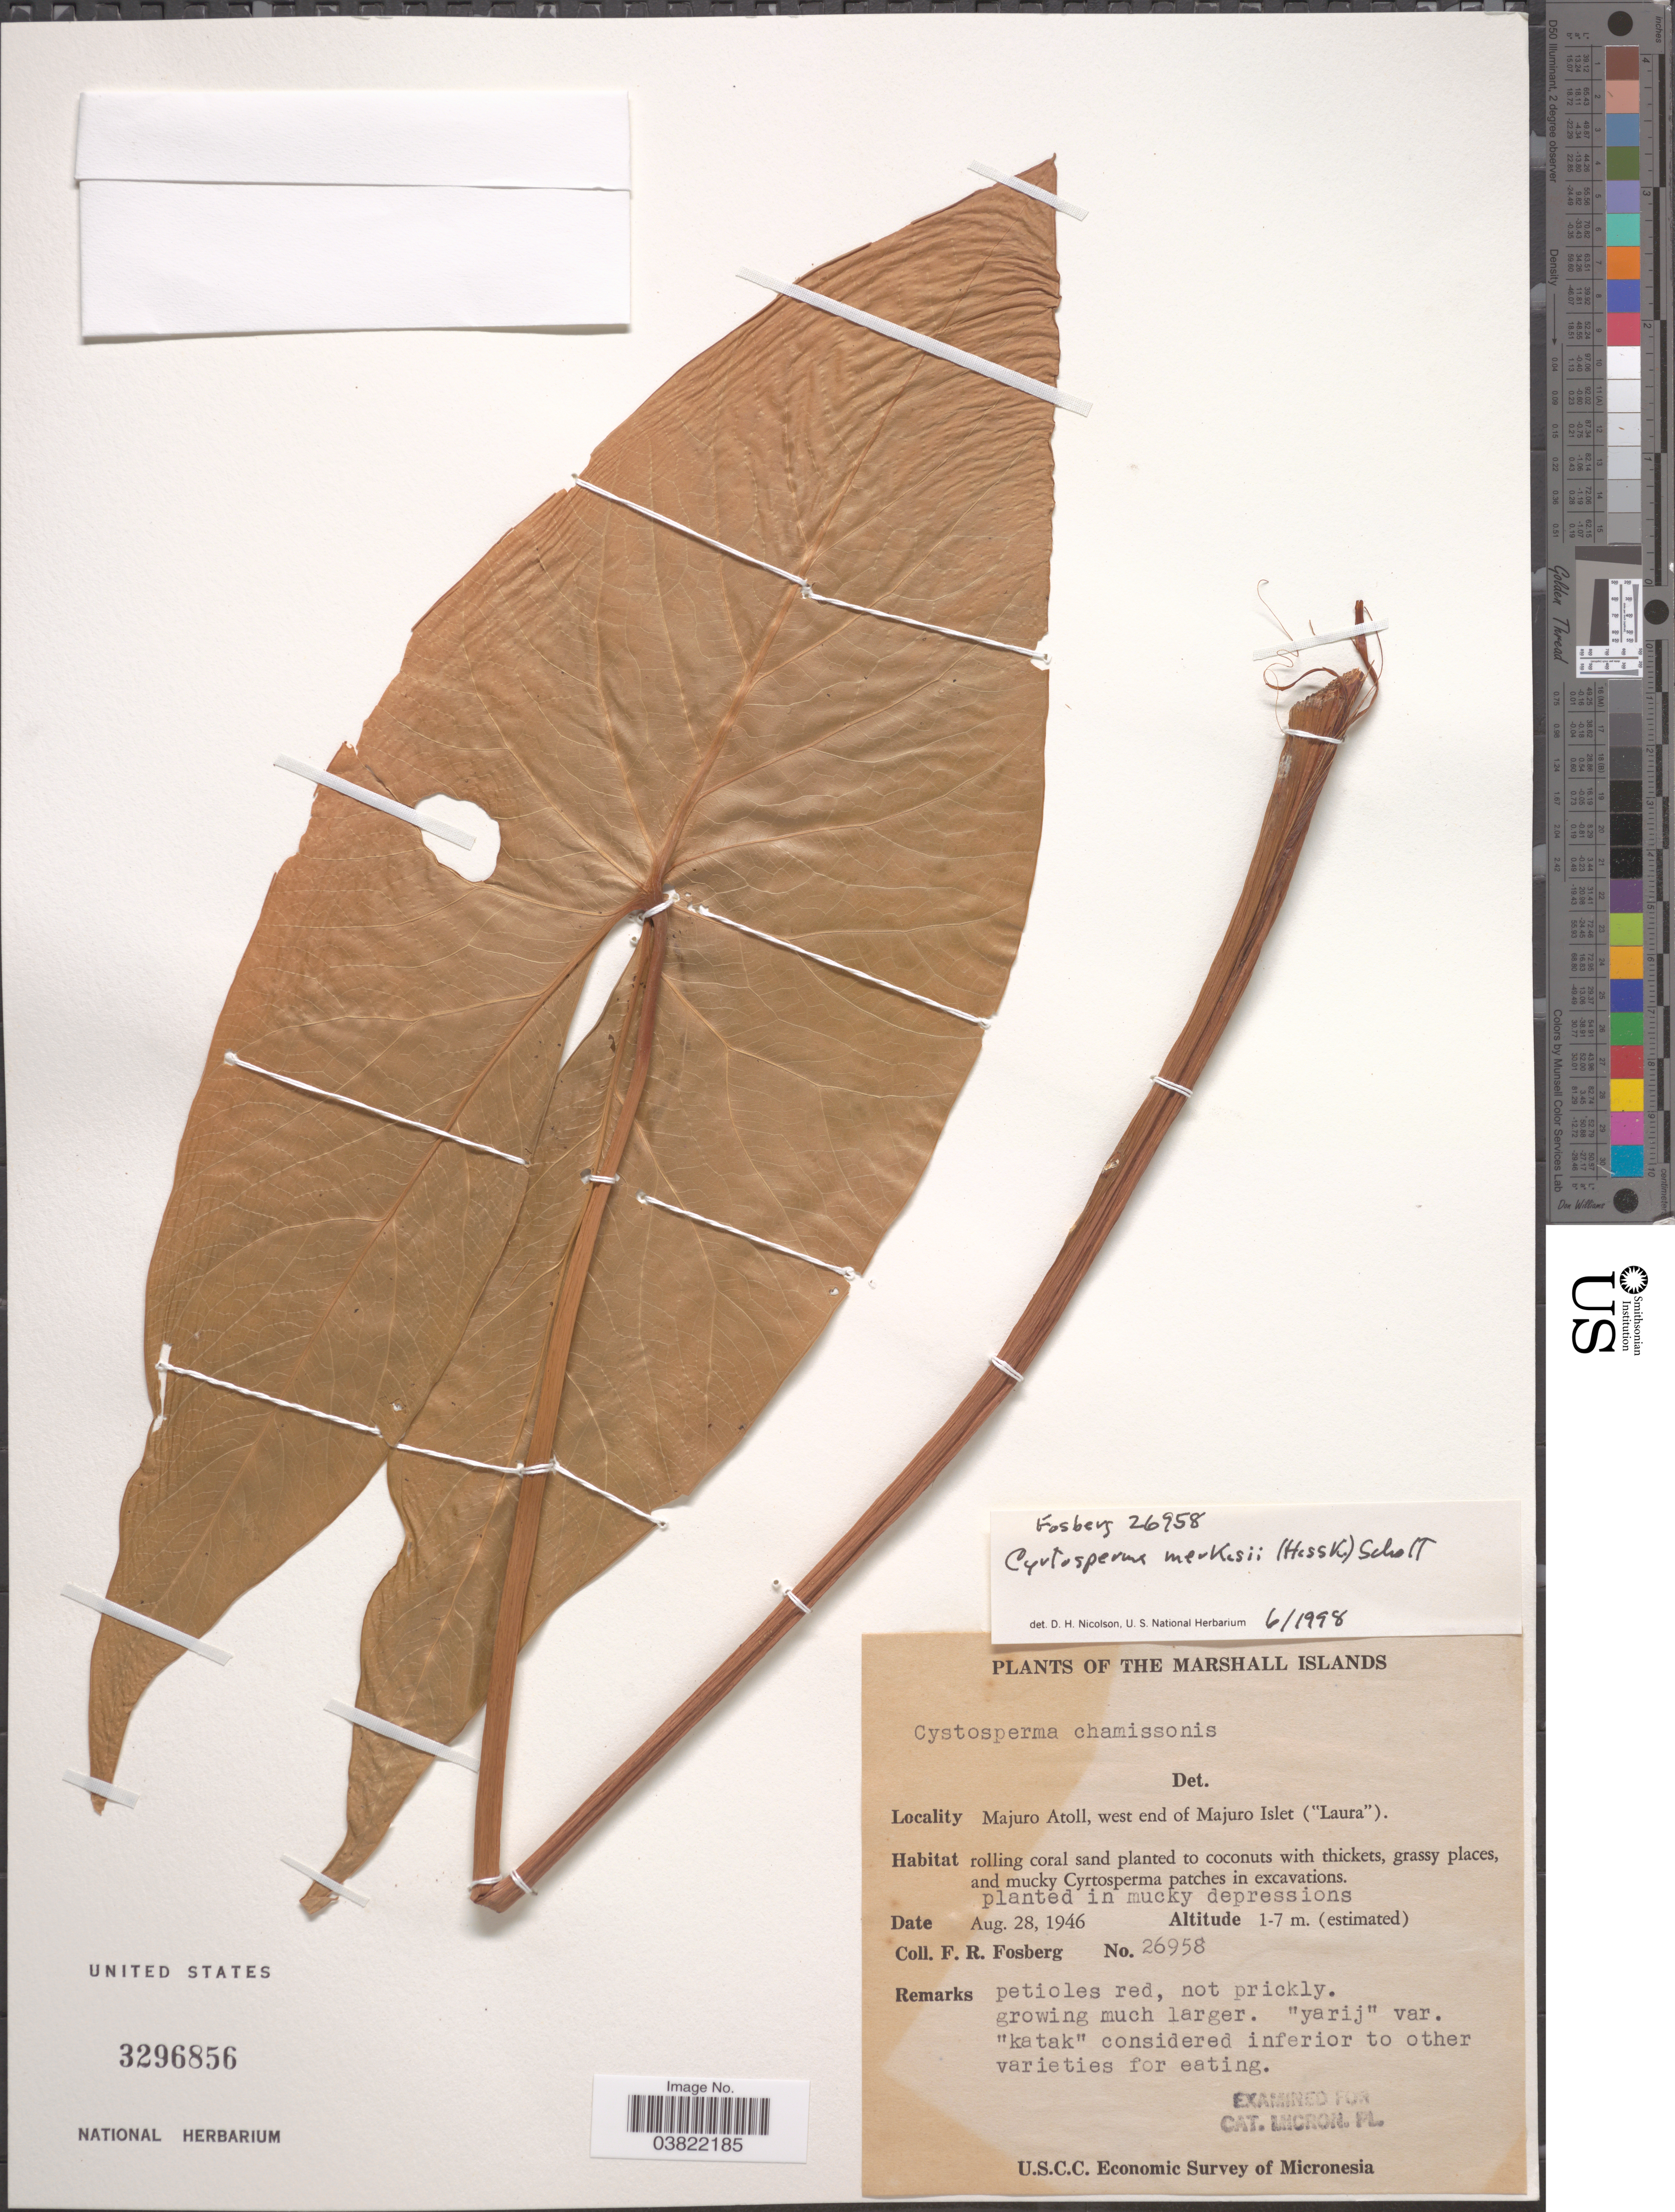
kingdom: Plantae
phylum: Tracheophyta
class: Liliopsida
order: Alismatales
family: Araceae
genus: Cyrtosperma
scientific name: Cyrtosperma merkusii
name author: (Hassk.) Schott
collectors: F. R. Fosberg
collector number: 26958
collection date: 1946-08-28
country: Marshall Islands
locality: The Marshall Islands. Majuro Atoll, west end of Majuro Islet ("Laura").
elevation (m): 1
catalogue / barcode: US 3296856